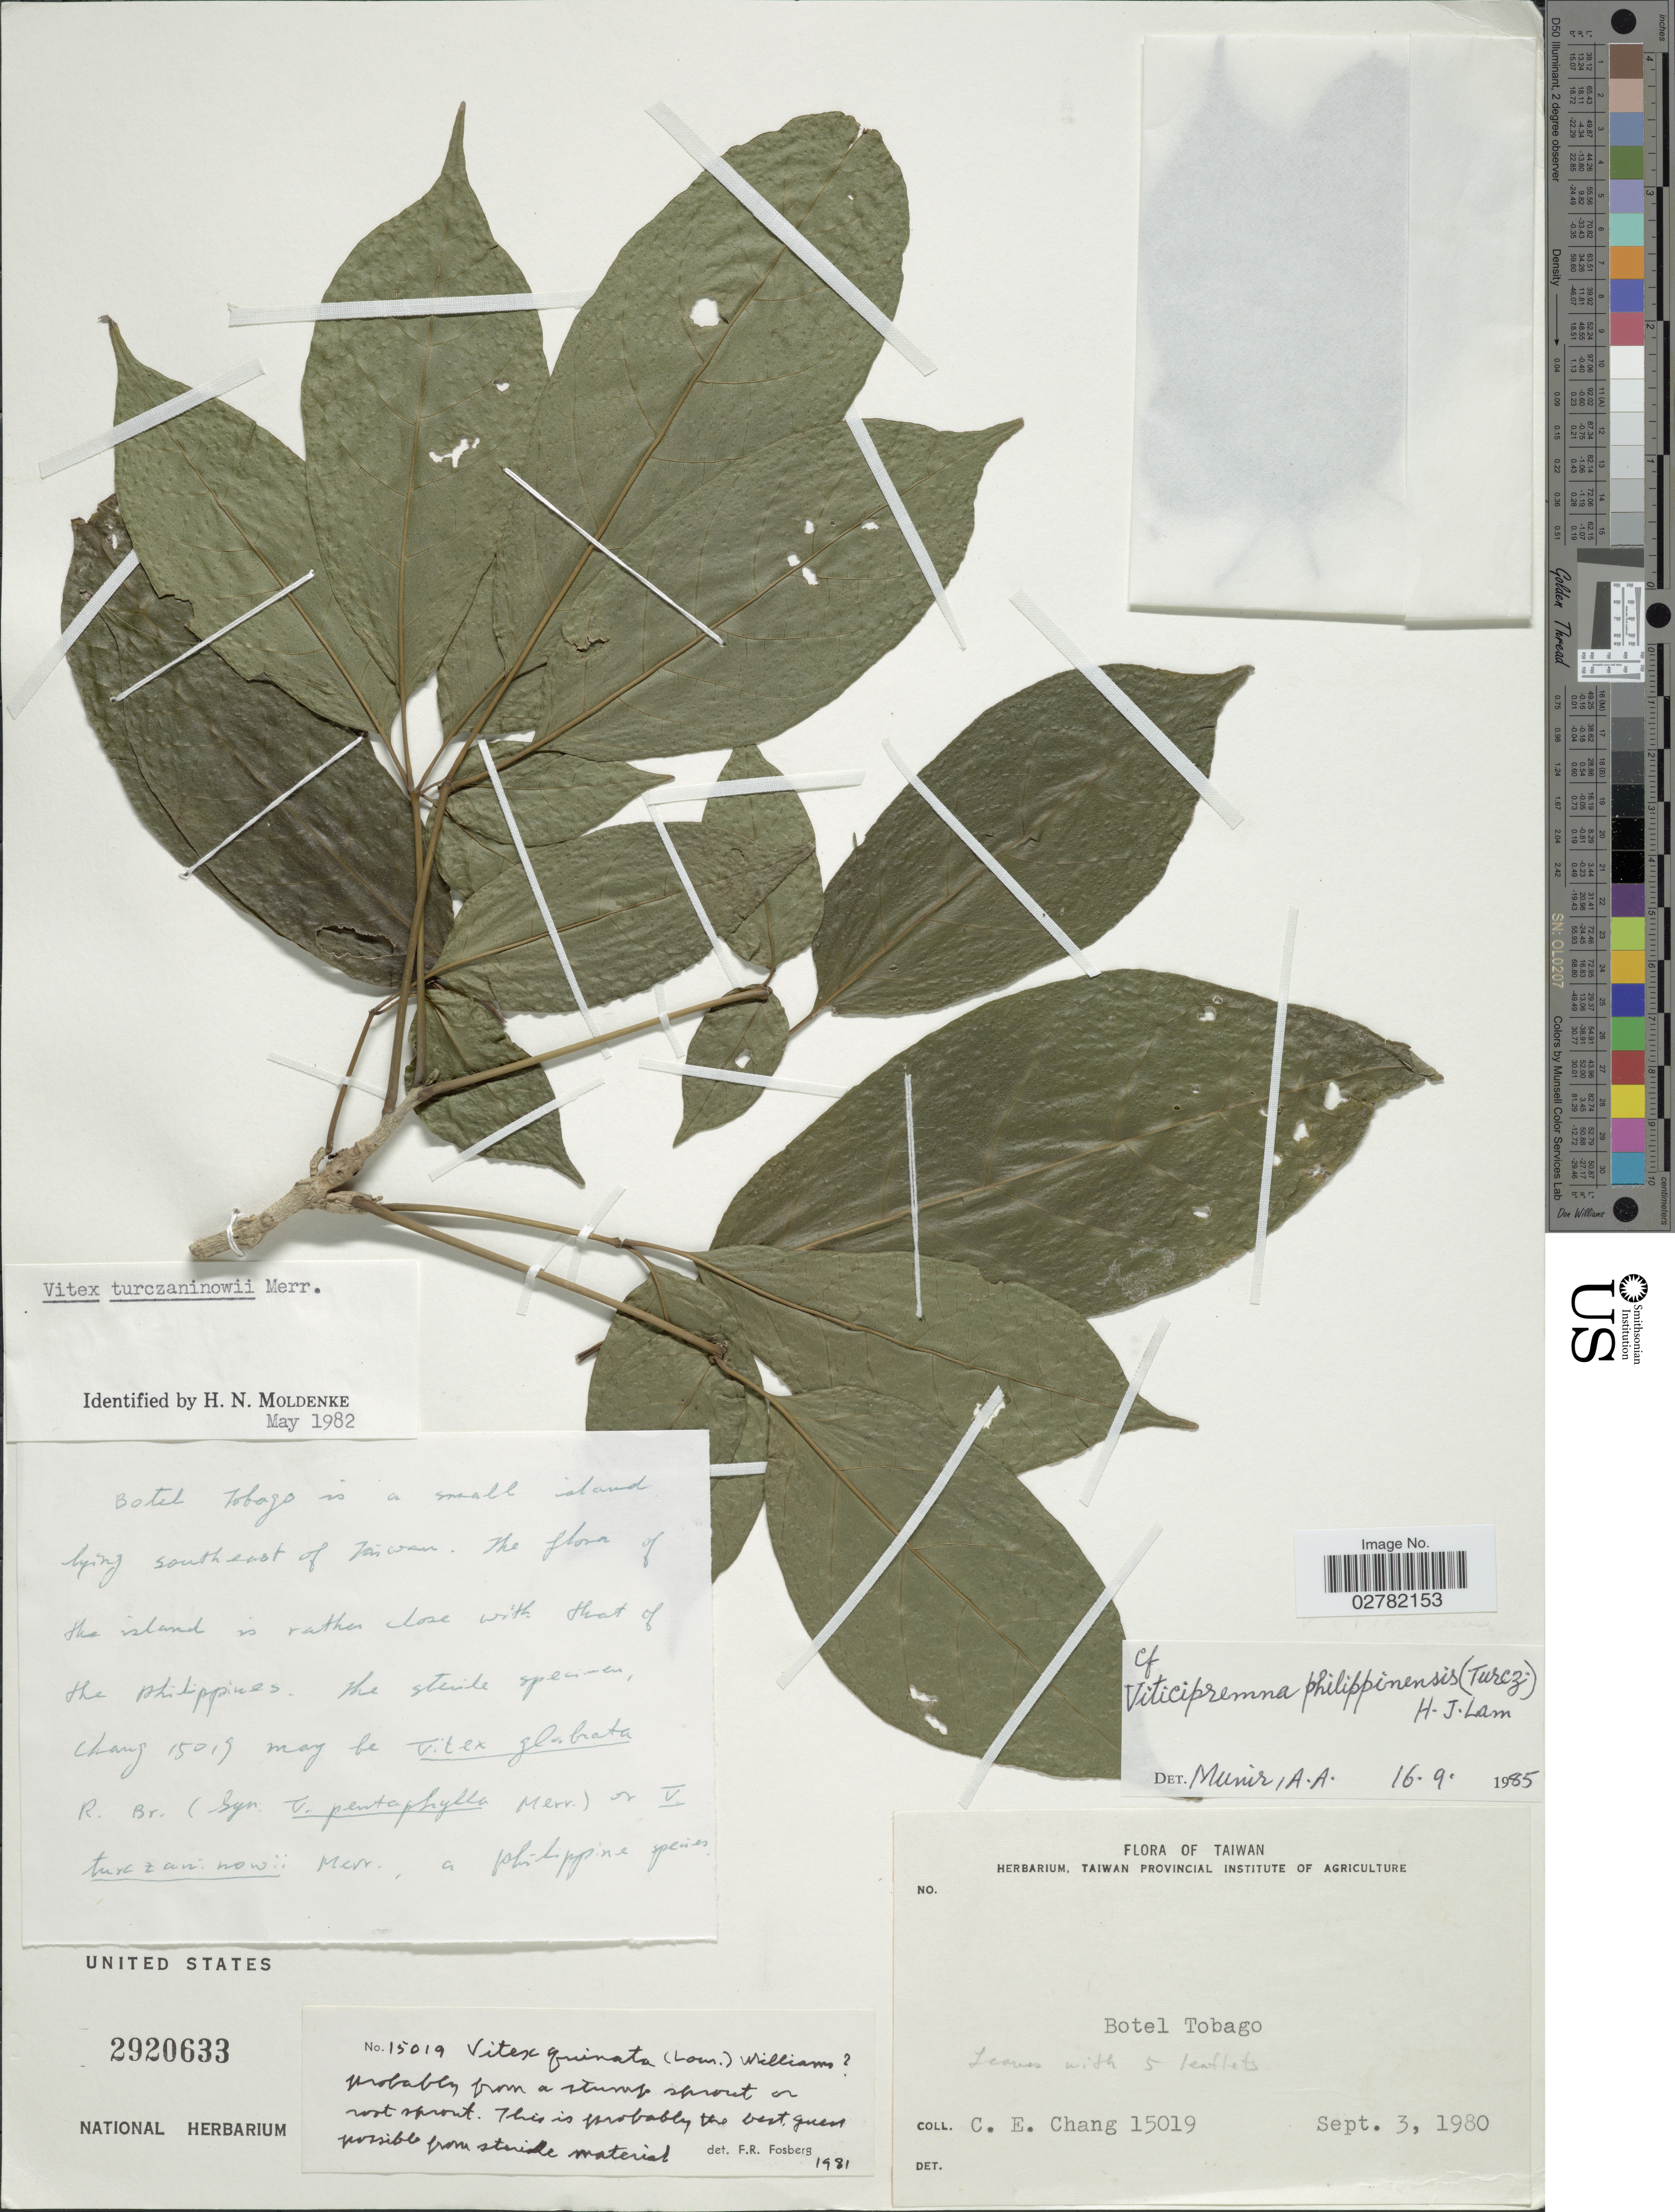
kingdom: Plantae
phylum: Tracheophyta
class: Magnoliopsida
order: Lamiales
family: Lamiaceae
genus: Viticipremna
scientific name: Viticipremna philippinensis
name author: (Turcz.) H.J. Lam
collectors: C. Chang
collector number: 15019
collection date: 1980-09-03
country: Taiwan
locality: Botel Tobajo.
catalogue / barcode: US 2920633